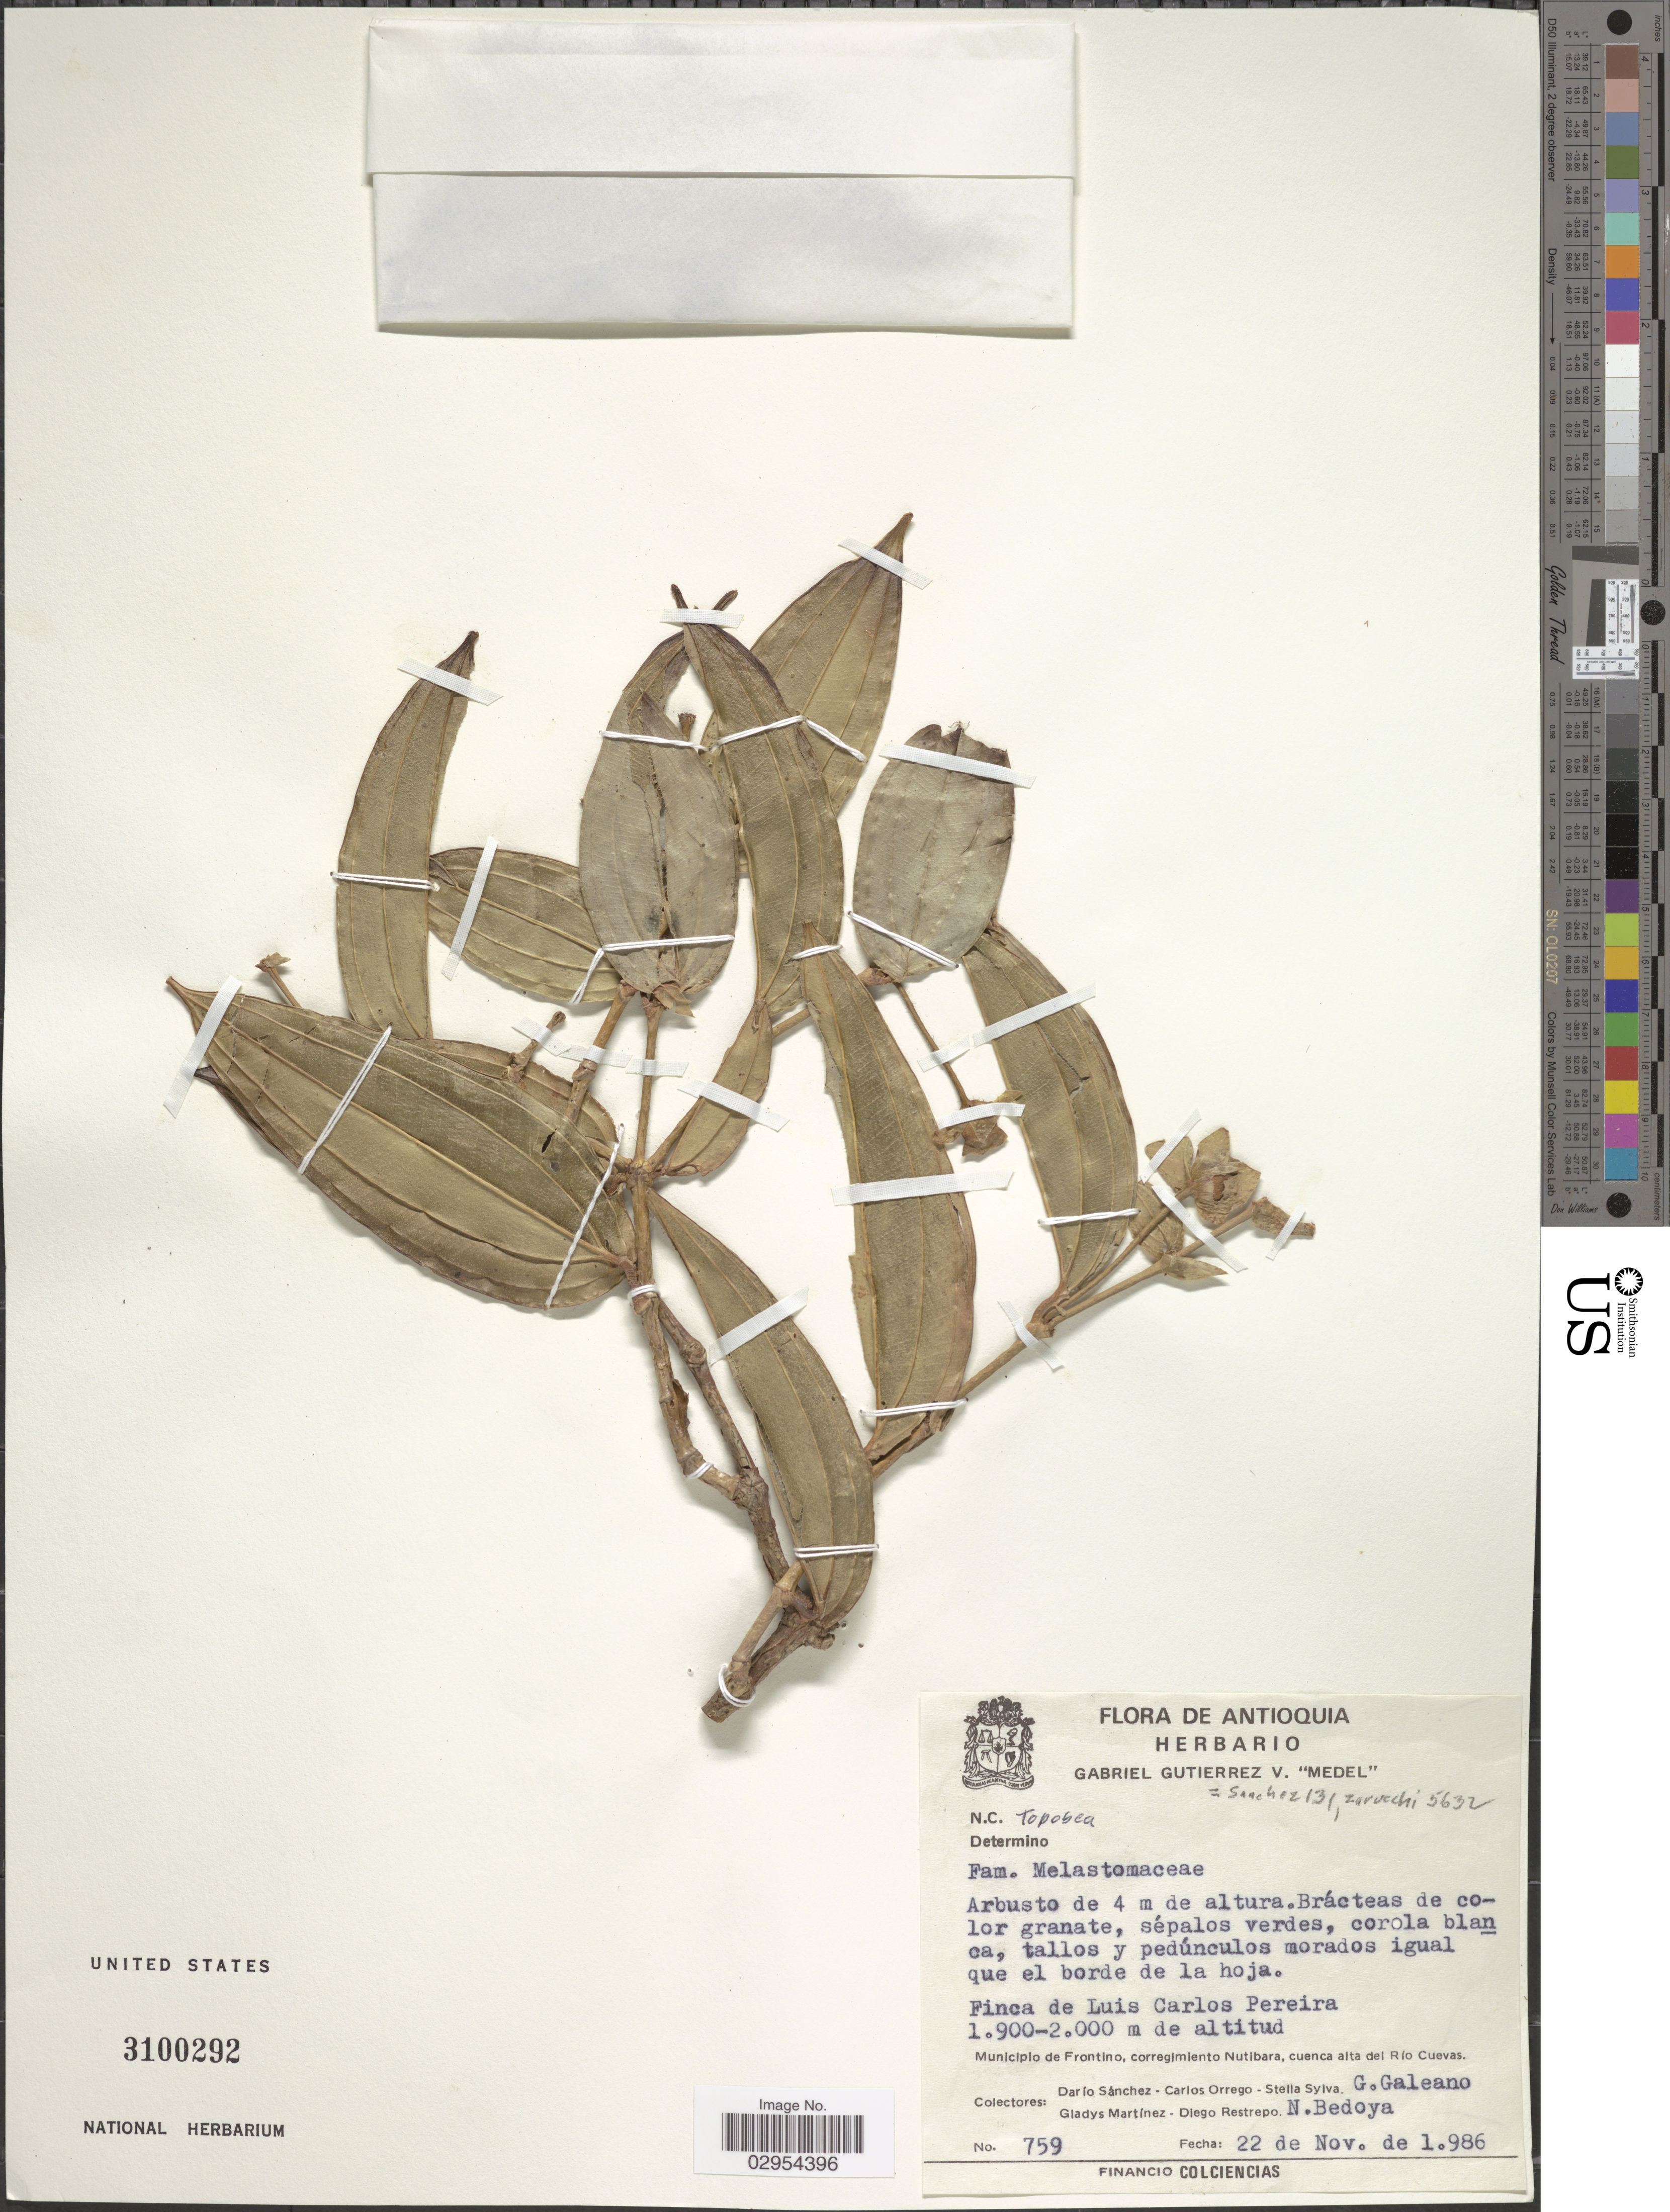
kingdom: Plantae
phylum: Tracheophyta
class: Magnoliopsida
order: Myrtales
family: Melastomataceae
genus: Topobea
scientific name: Topobea sp.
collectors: D. Sánchez, C. Orrego, S. Sylva, G. A. Galeano & et al.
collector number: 759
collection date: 1986-11-22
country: Colombia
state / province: Antioquia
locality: Finca de Luis Carlos Pereira, Municipio de Frontino, corregimiento Nutibara, cuenca alta del Río Cuevas.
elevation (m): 1900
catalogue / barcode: US 3100292